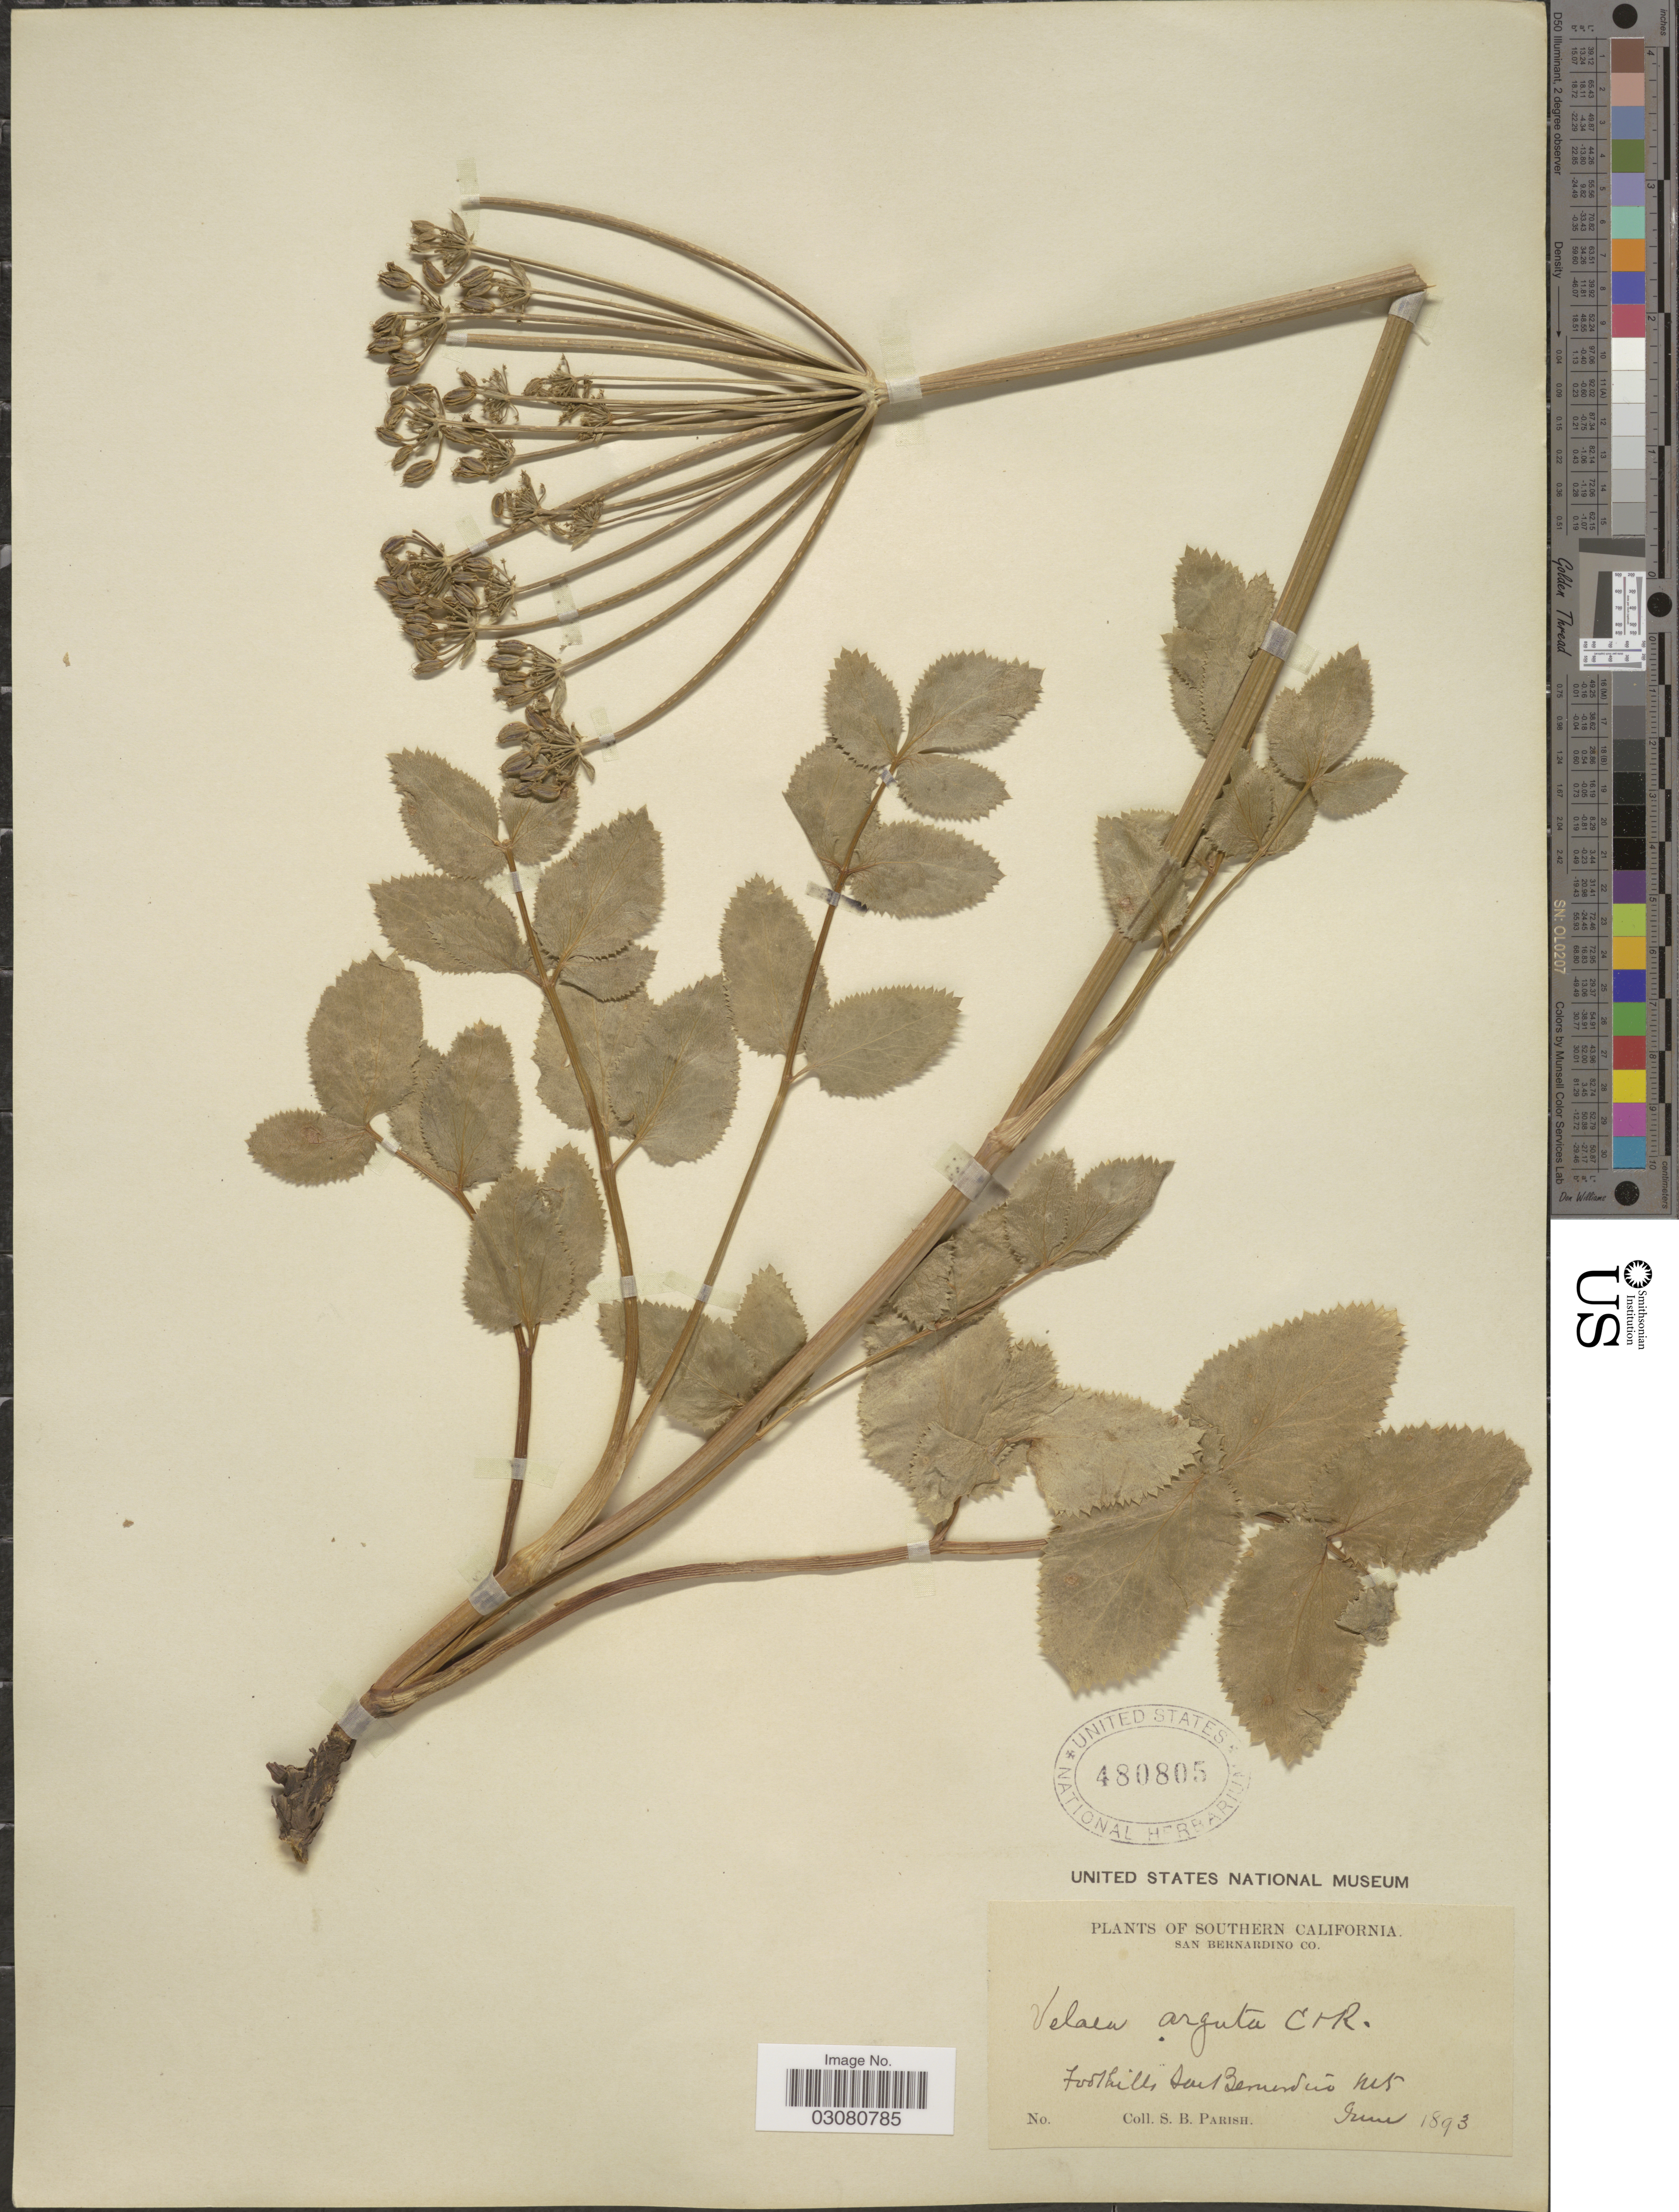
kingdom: Plantae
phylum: Tracheophyta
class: Magnoliopsida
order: Apiales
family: Apiaceae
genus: Tauschia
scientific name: Tauschia arguta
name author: (Torr.) J.F. Macbr.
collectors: S. B. Parish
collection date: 1893-06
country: United States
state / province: California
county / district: San Bernardino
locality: Southern California. San Bernardino Co. Foothills San Bernardino Mts.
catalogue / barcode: US 480805